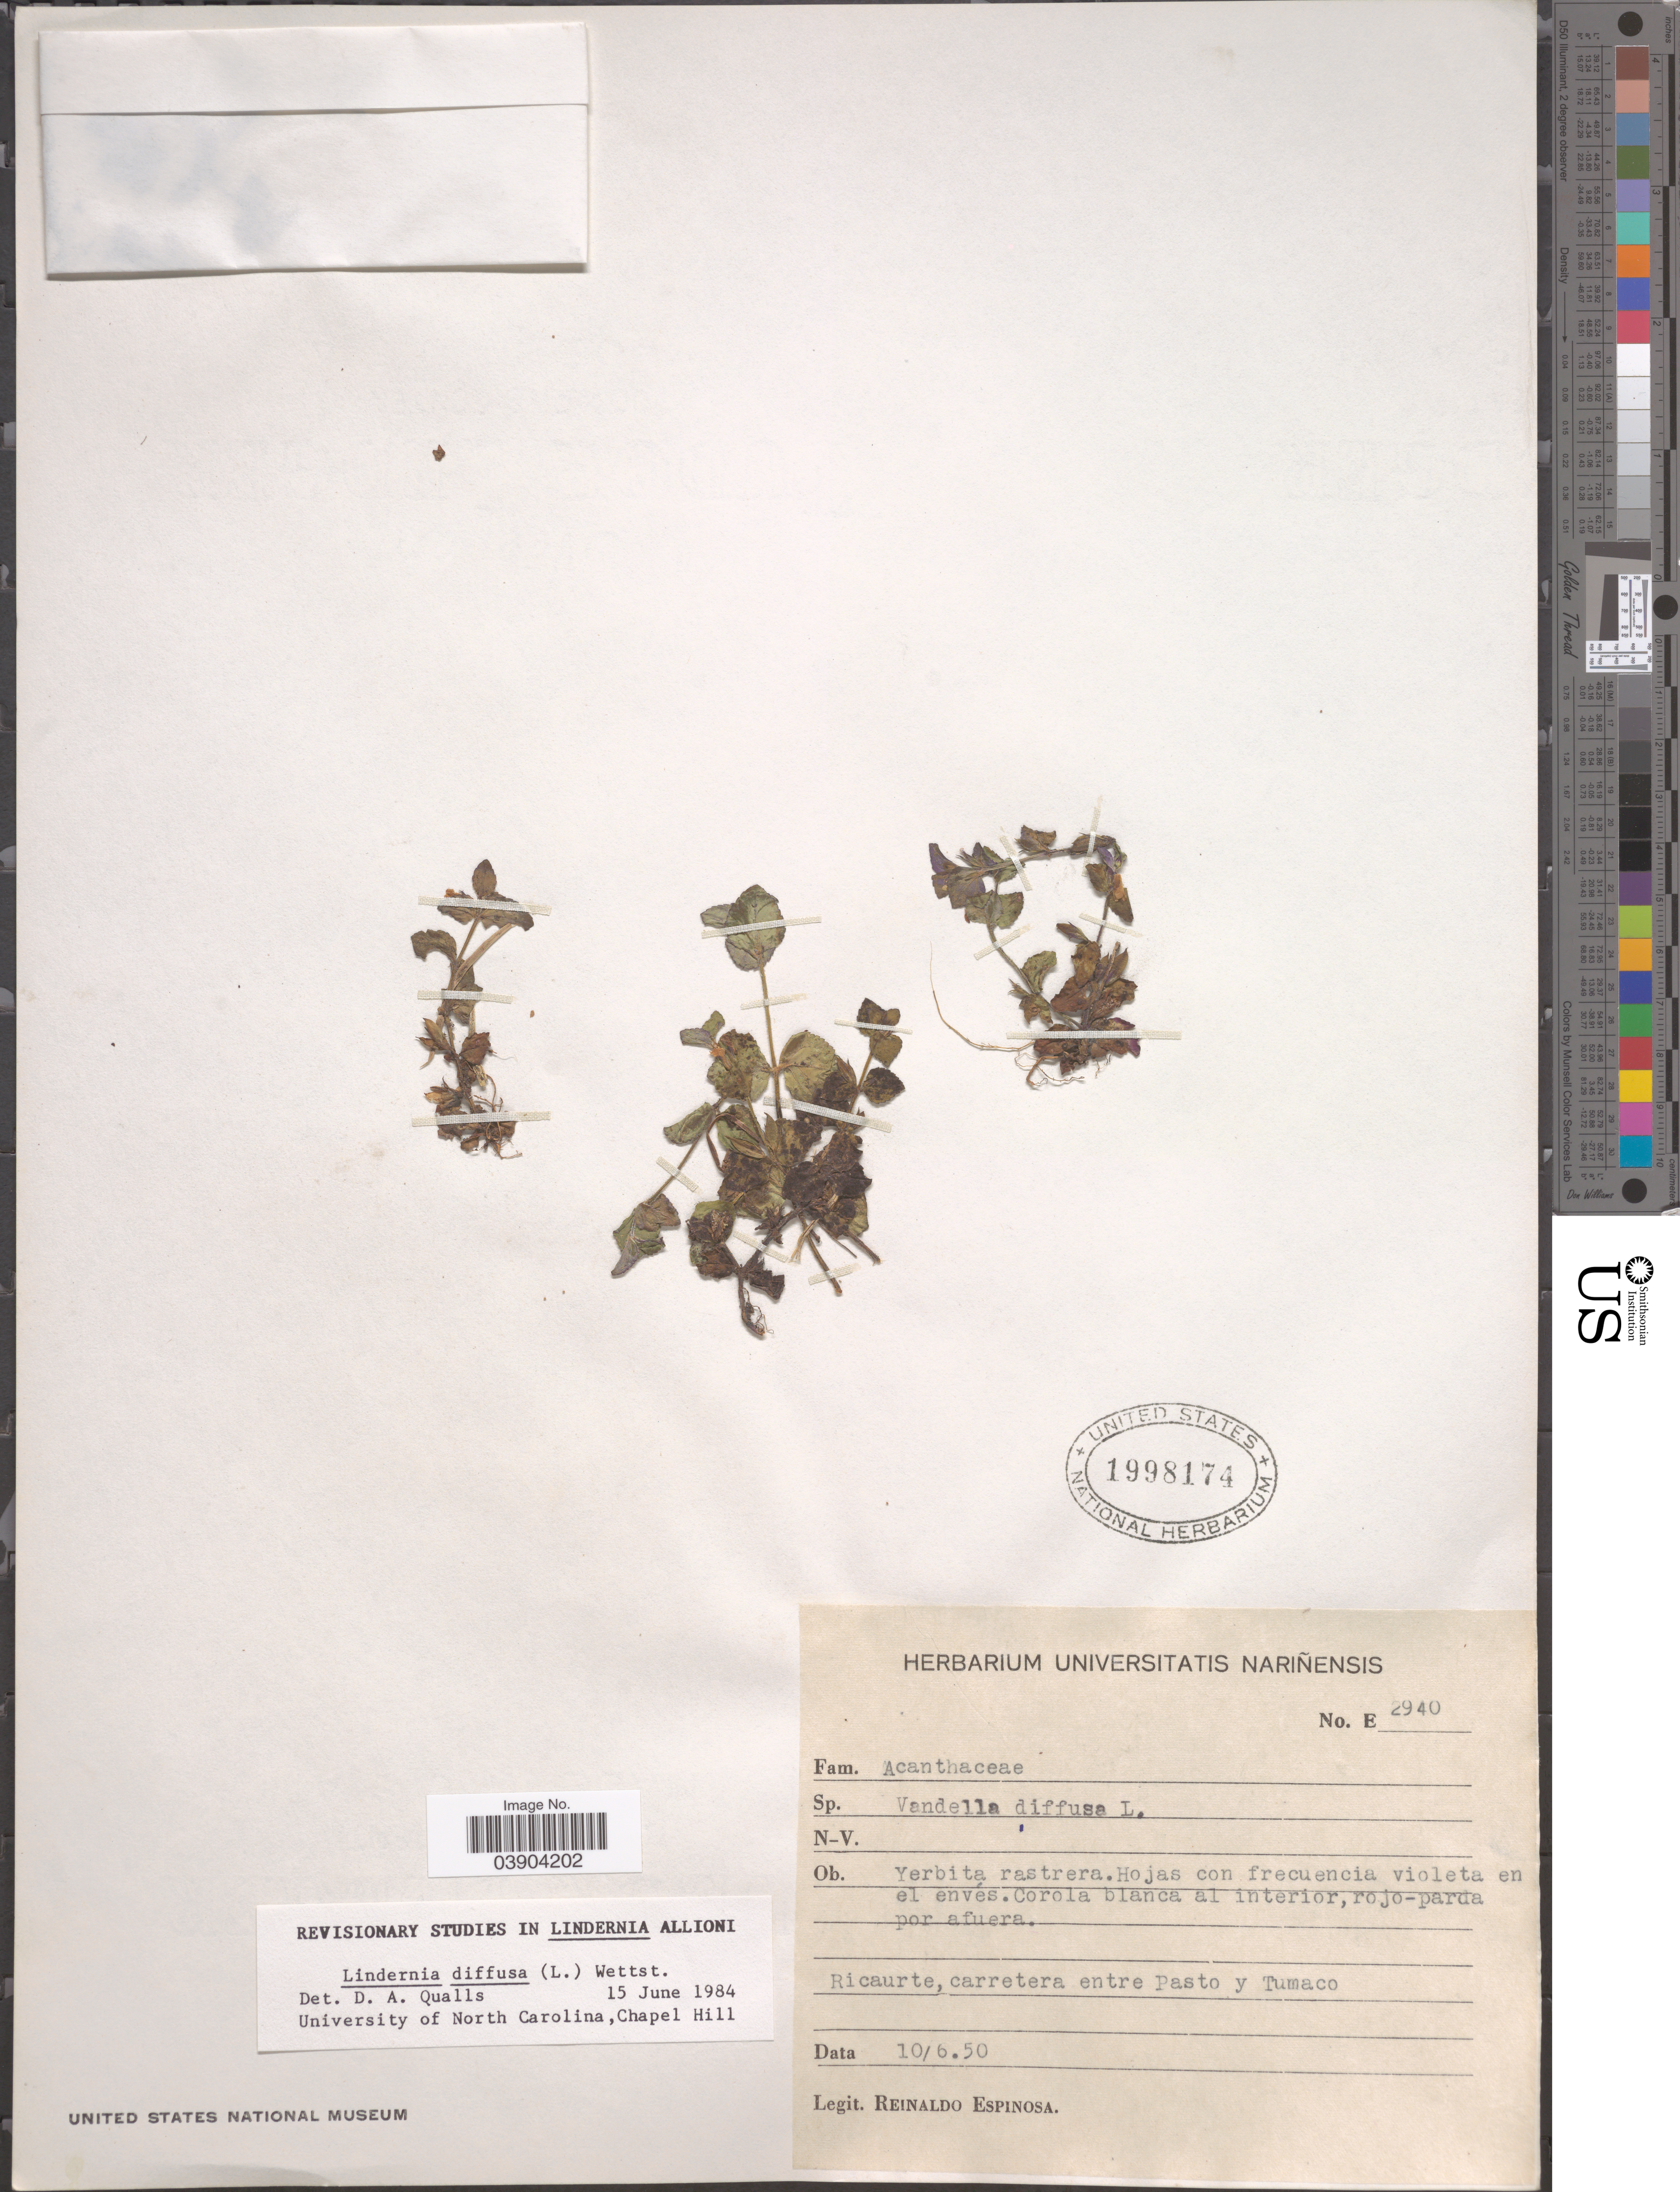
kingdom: Plantae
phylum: Tracheophyta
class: Magnoliopsida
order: Lamiales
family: Linderniaceae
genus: Lindernia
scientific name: Lindernia diffusa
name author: (L.) Wettst.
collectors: R. Espinosa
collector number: E2940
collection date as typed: Transcribed d/m/y: 10/6/50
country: Colombia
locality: Ricaurte, carretera entre Pasto y Tumaco.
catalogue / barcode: US 1998174